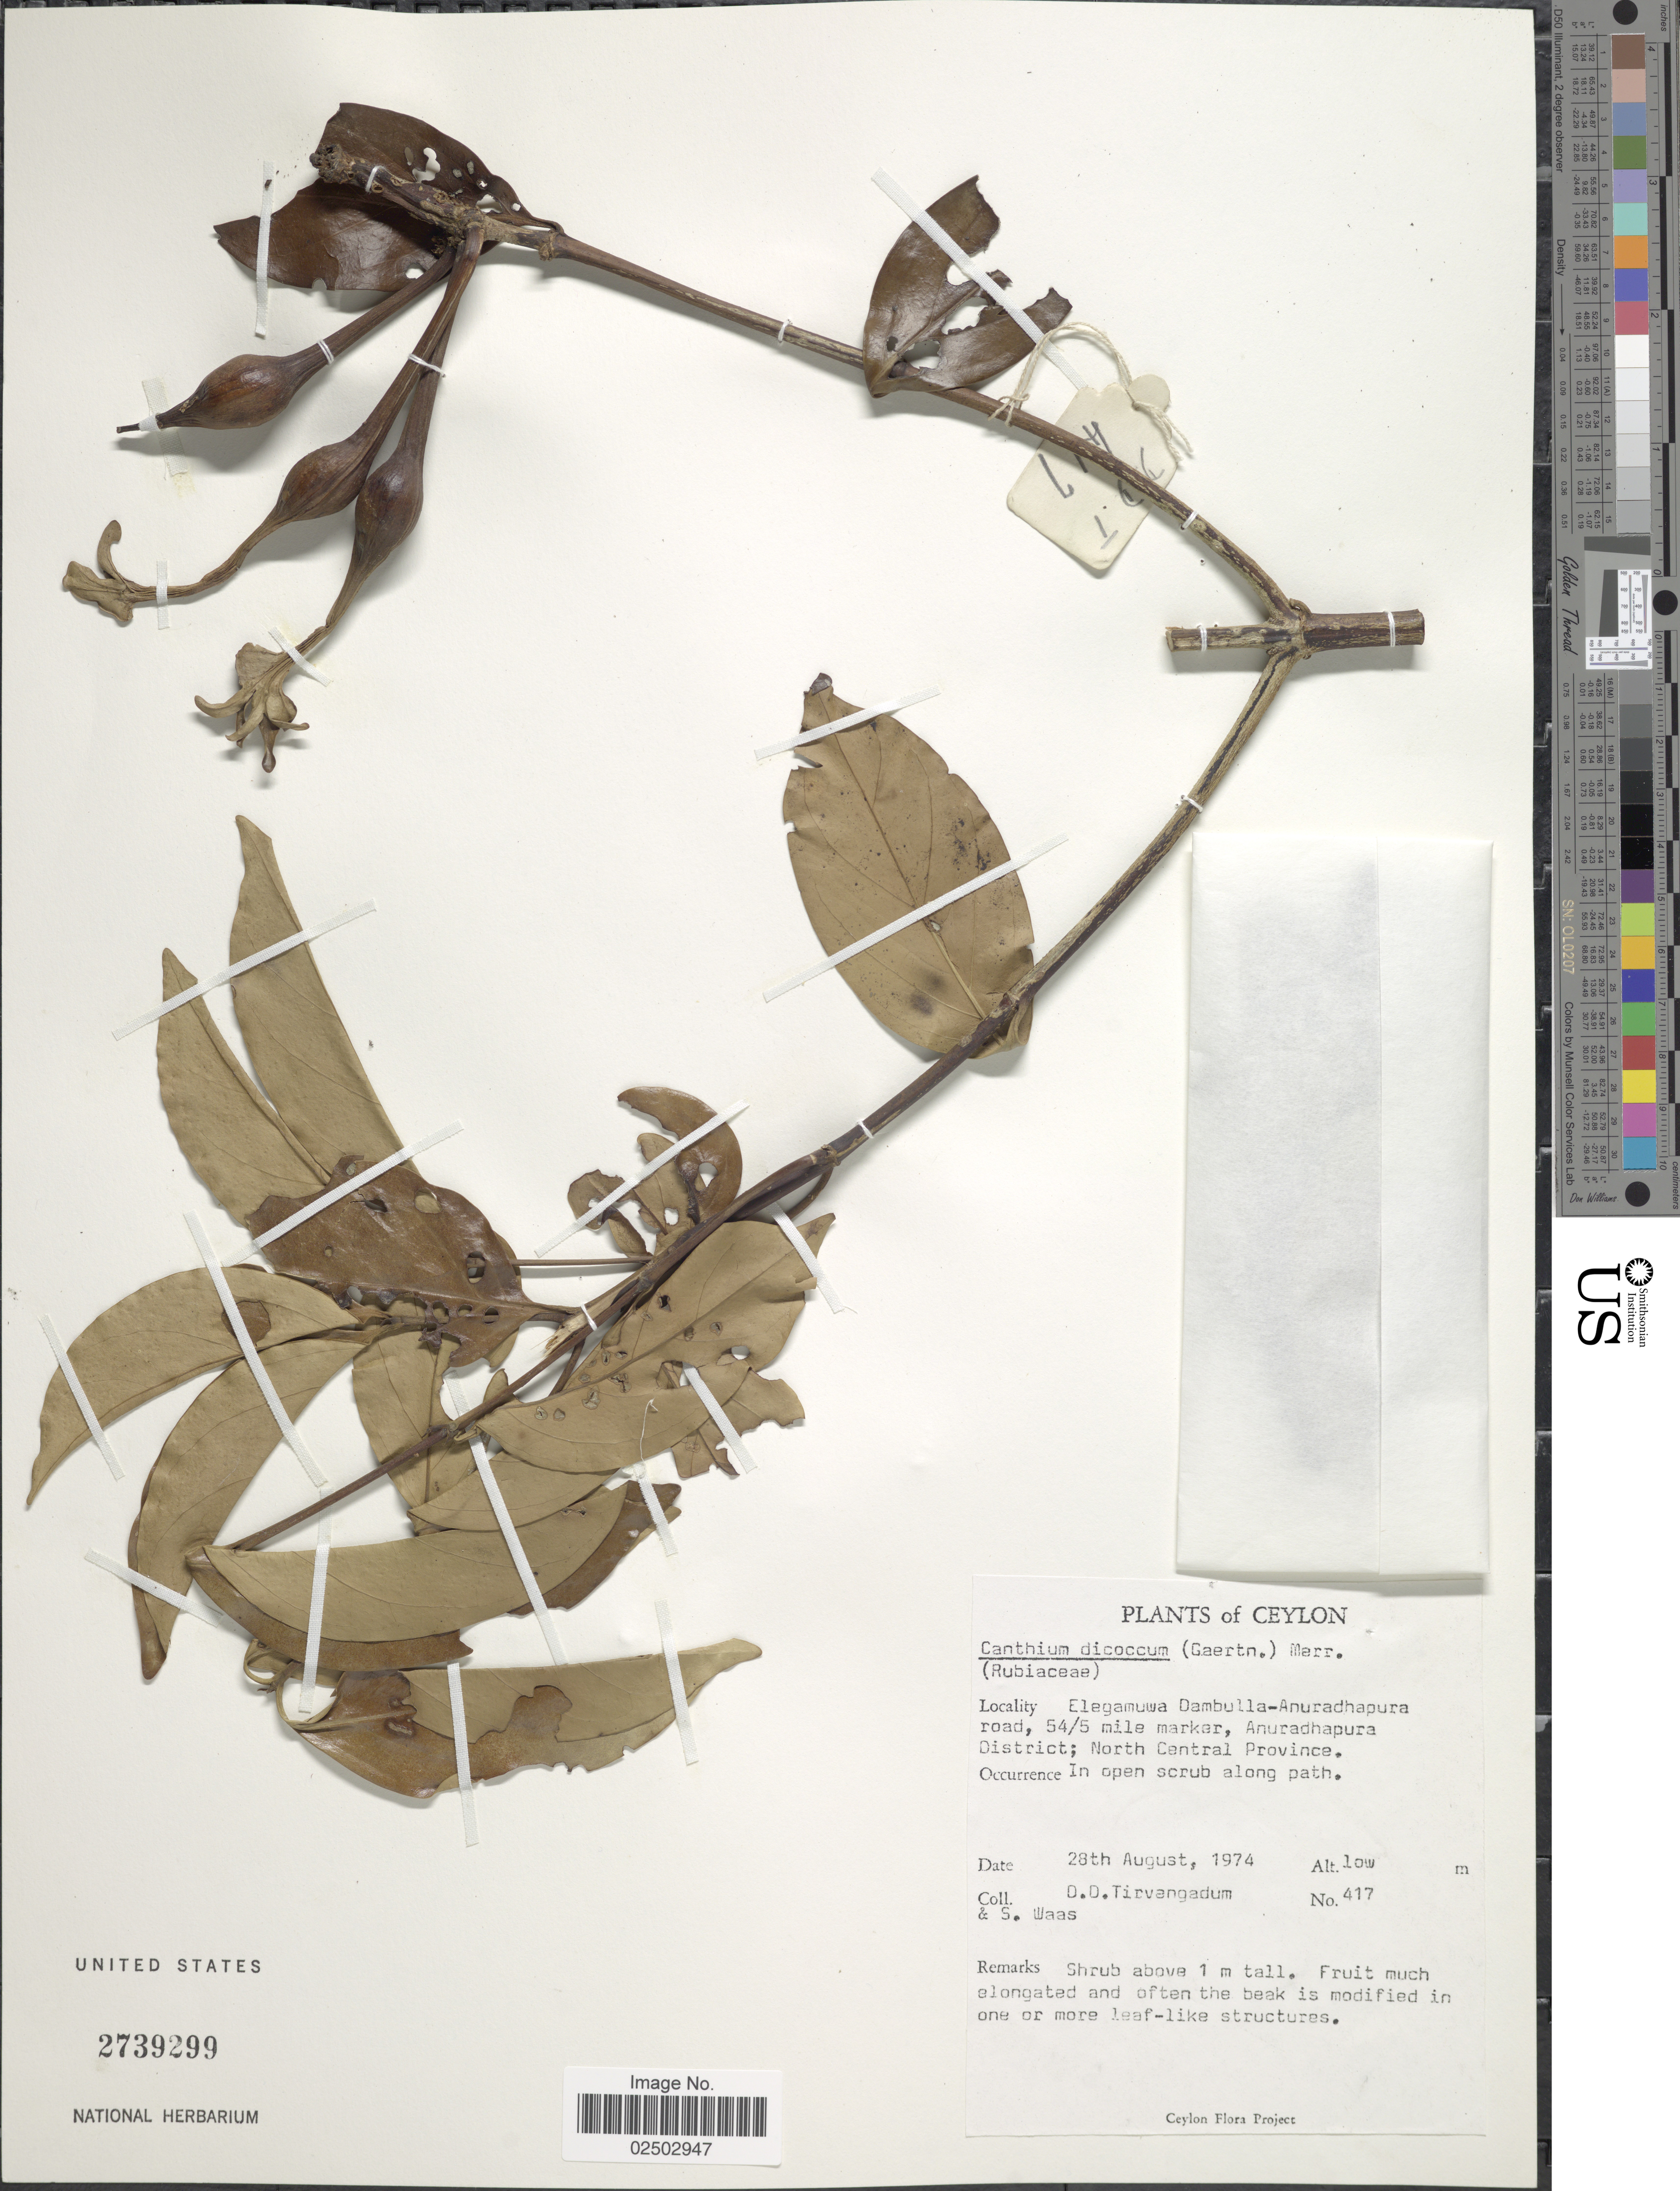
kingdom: Plantae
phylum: Tracheophyta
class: Magnoliopsida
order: Gentianales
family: Rubiaceae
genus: Canthium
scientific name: Canthium dicoccum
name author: (Gaertn.) Merr.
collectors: D. Tirvengadum & S. Waas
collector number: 417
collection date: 1974-08-28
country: Sri Lanka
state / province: North Central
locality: Ceylon, Elegamuwa Dambulla-Anuradhapura road, 54/5 mile marker, Anuradhapura District, North Central Province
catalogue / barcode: US 2739299